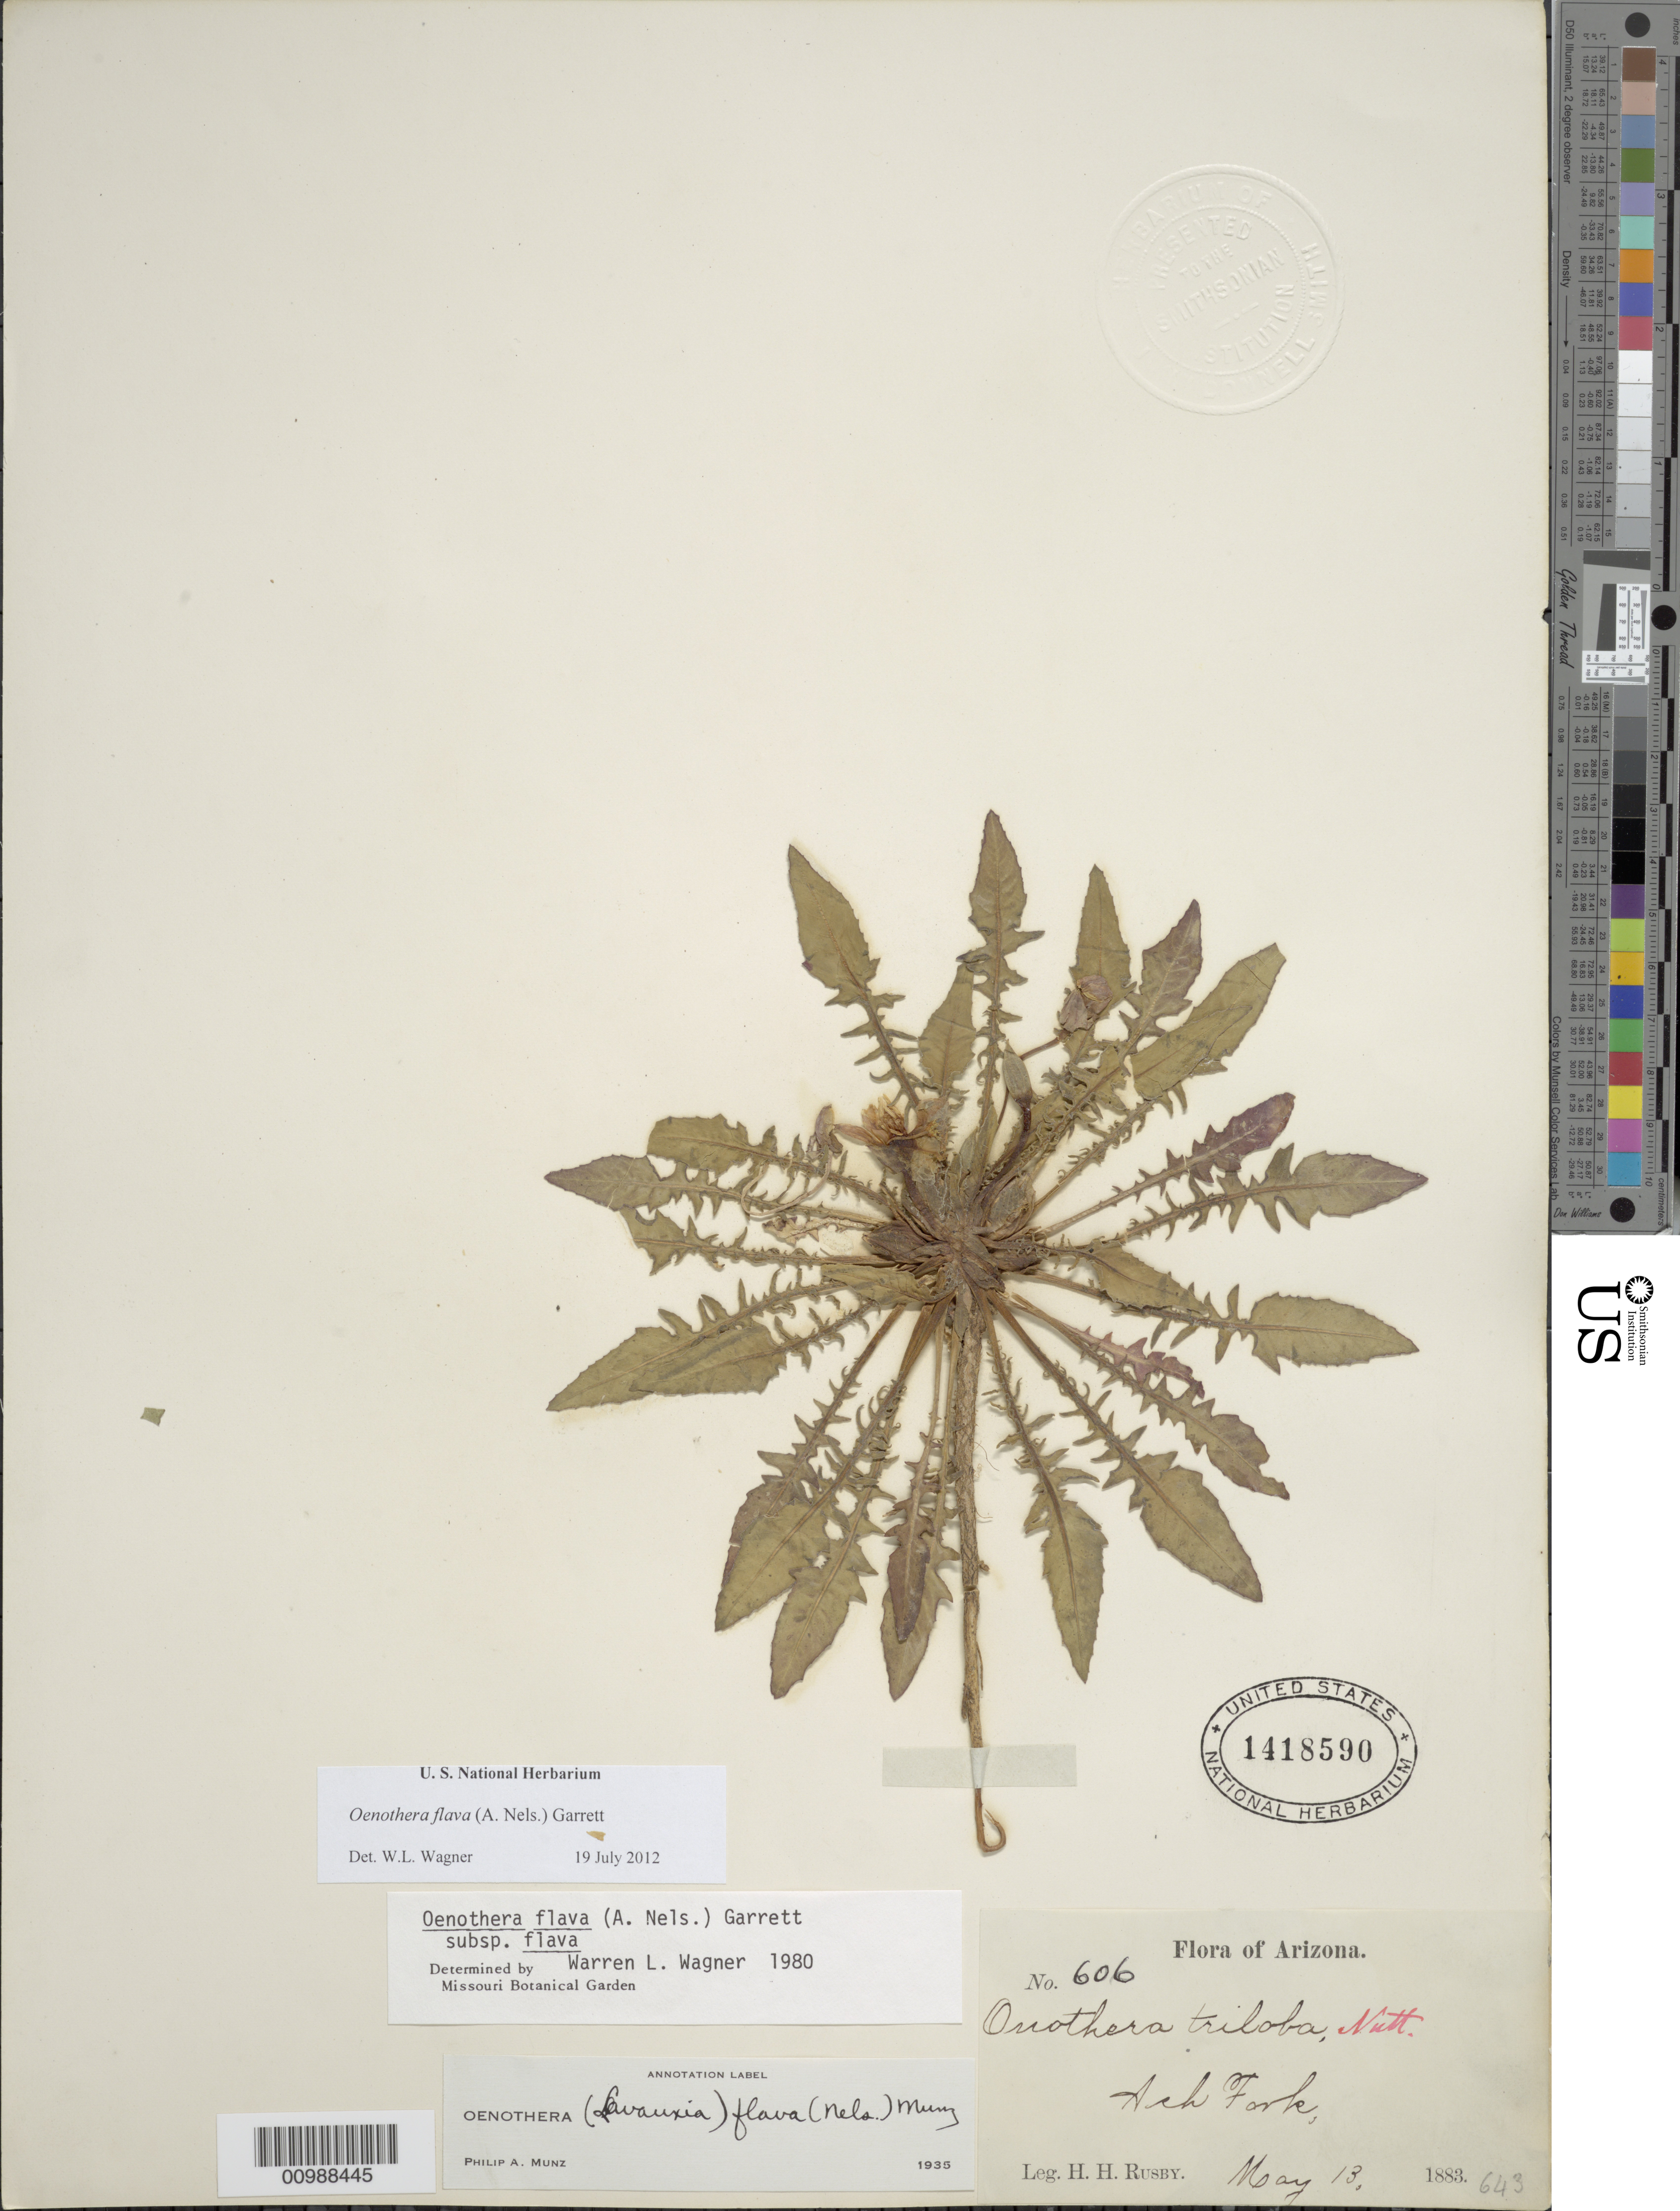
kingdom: Plantae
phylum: Tracheophyta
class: Magnoliopsida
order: Myrtales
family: Onagraceae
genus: Oenothera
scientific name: Oenothera flava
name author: (A. Nelson) Garrett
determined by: Wagner, W. L., (BOT), Smithsonian Institution - National Museum of Natural History (UNITED STATES)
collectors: H. H. Rusby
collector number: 606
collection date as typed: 13 May 1883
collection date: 1883-05-13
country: United States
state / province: Arizona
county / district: Yavapai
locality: Ash Fork.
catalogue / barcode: US 1418590